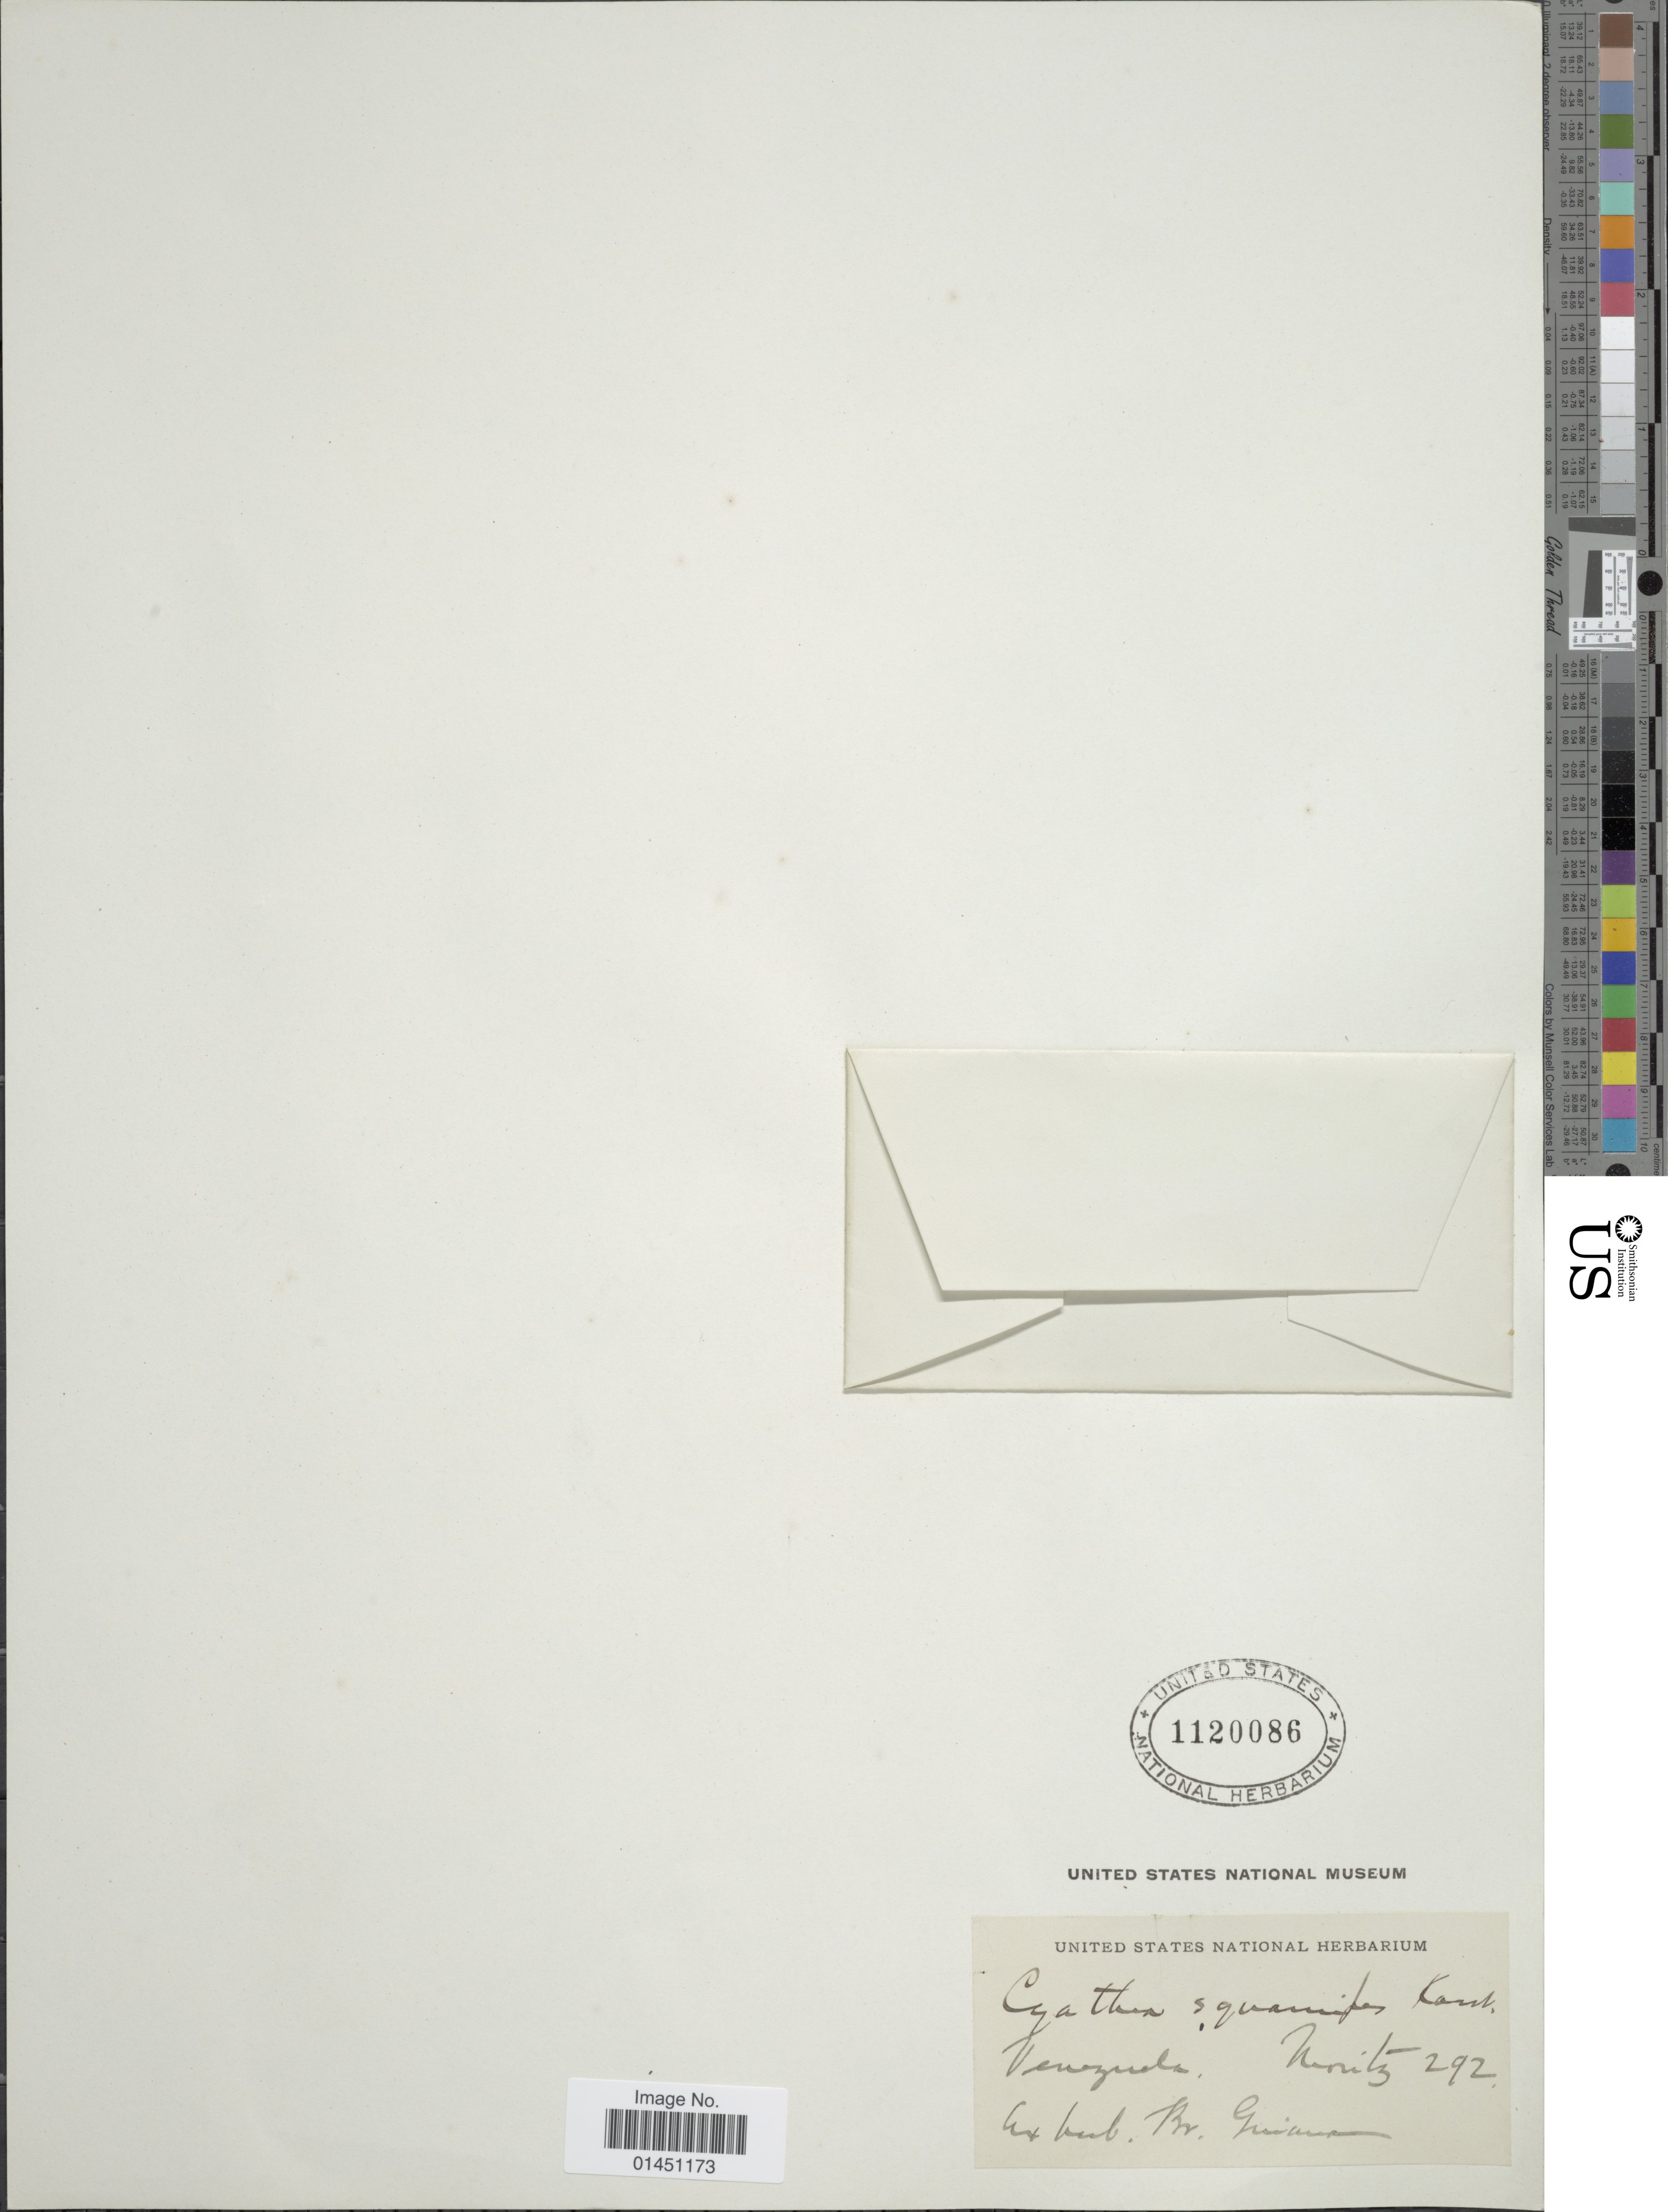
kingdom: Plantae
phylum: Tracheophyta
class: Polypodiopsida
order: Cyatheales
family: Cyatheaceae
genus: Cyathea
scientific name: Cyathea caracasana var. caracasana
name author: (Klotzsch) Domin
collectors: Moritz, --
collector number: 292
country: Venezuela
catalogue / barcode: US 1120086